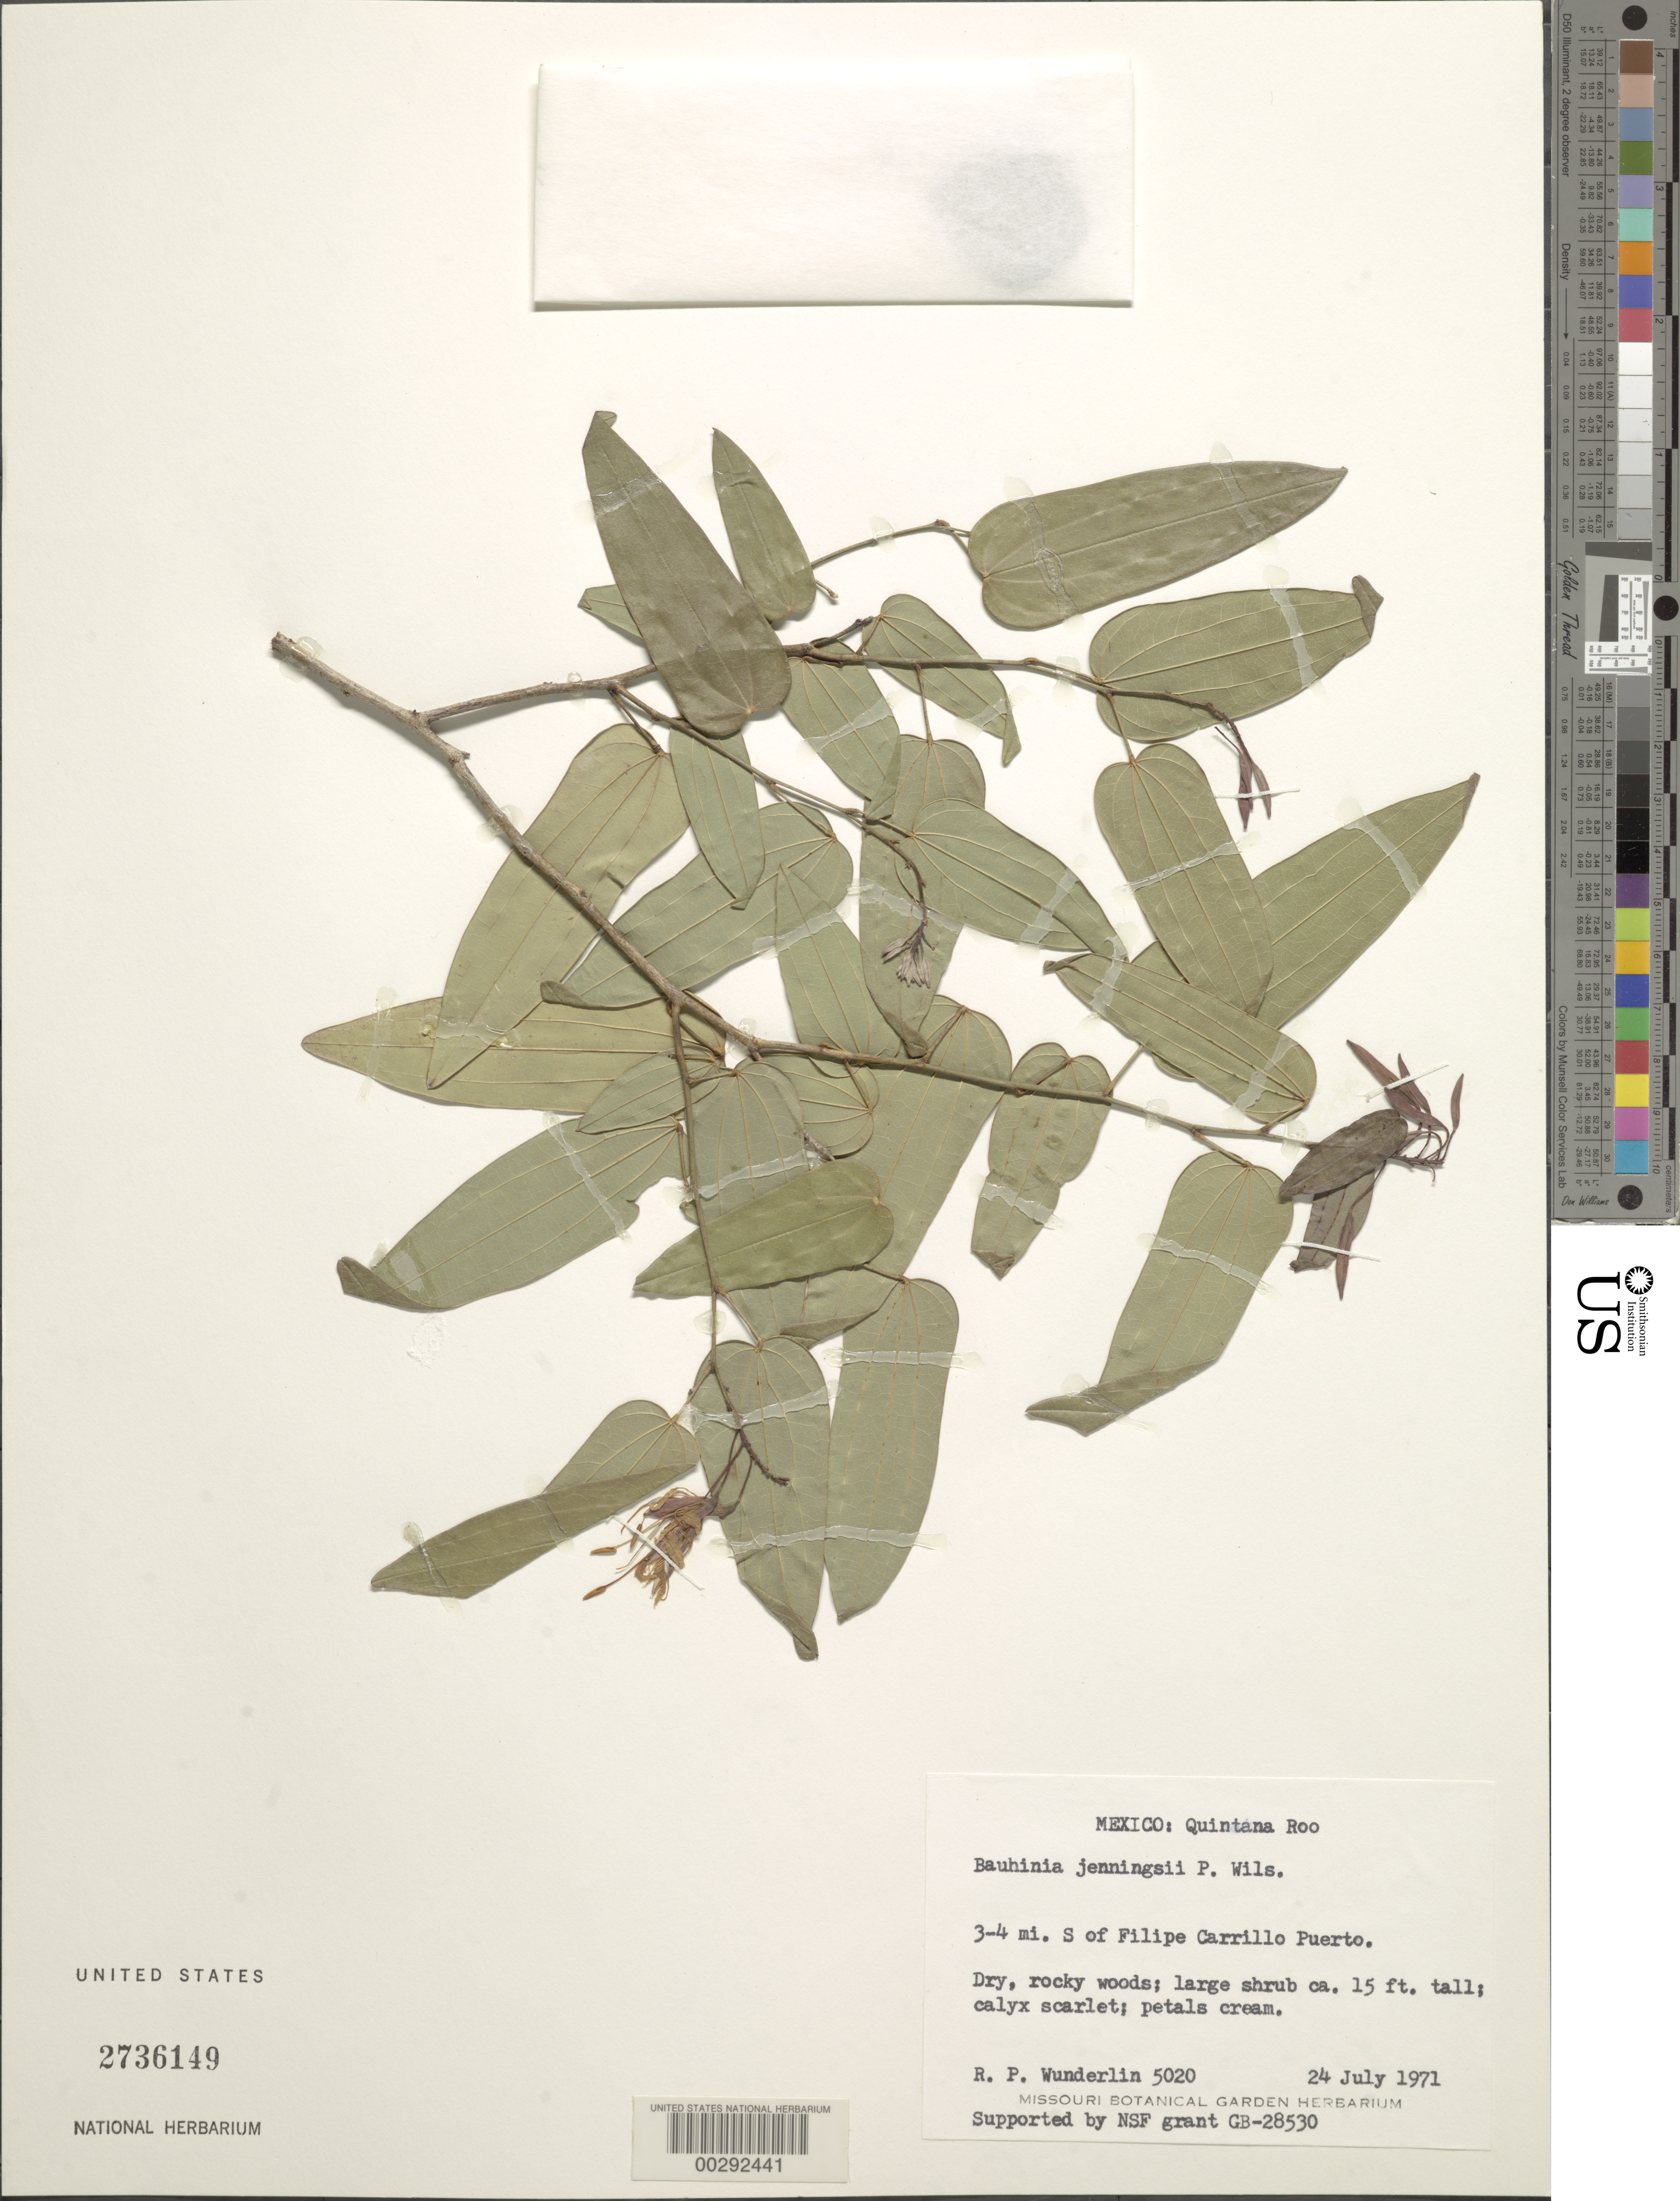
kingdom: Plantae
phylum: Tracheophyta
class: Magnoliopsida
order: Fabales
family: Fabaceae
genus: Bauhinia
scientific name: Bauhinia jenningsii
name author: Paul G. Wilson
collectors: R. P. Wunderlin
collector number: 5020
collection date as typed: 24 Jul 1931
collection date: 1931-07-24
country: Mexico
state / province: Quintana Roo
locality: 3-4 mi S of Pilipe Carrillo Puerto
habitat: Dry rocky woods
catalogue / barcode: US 2736149